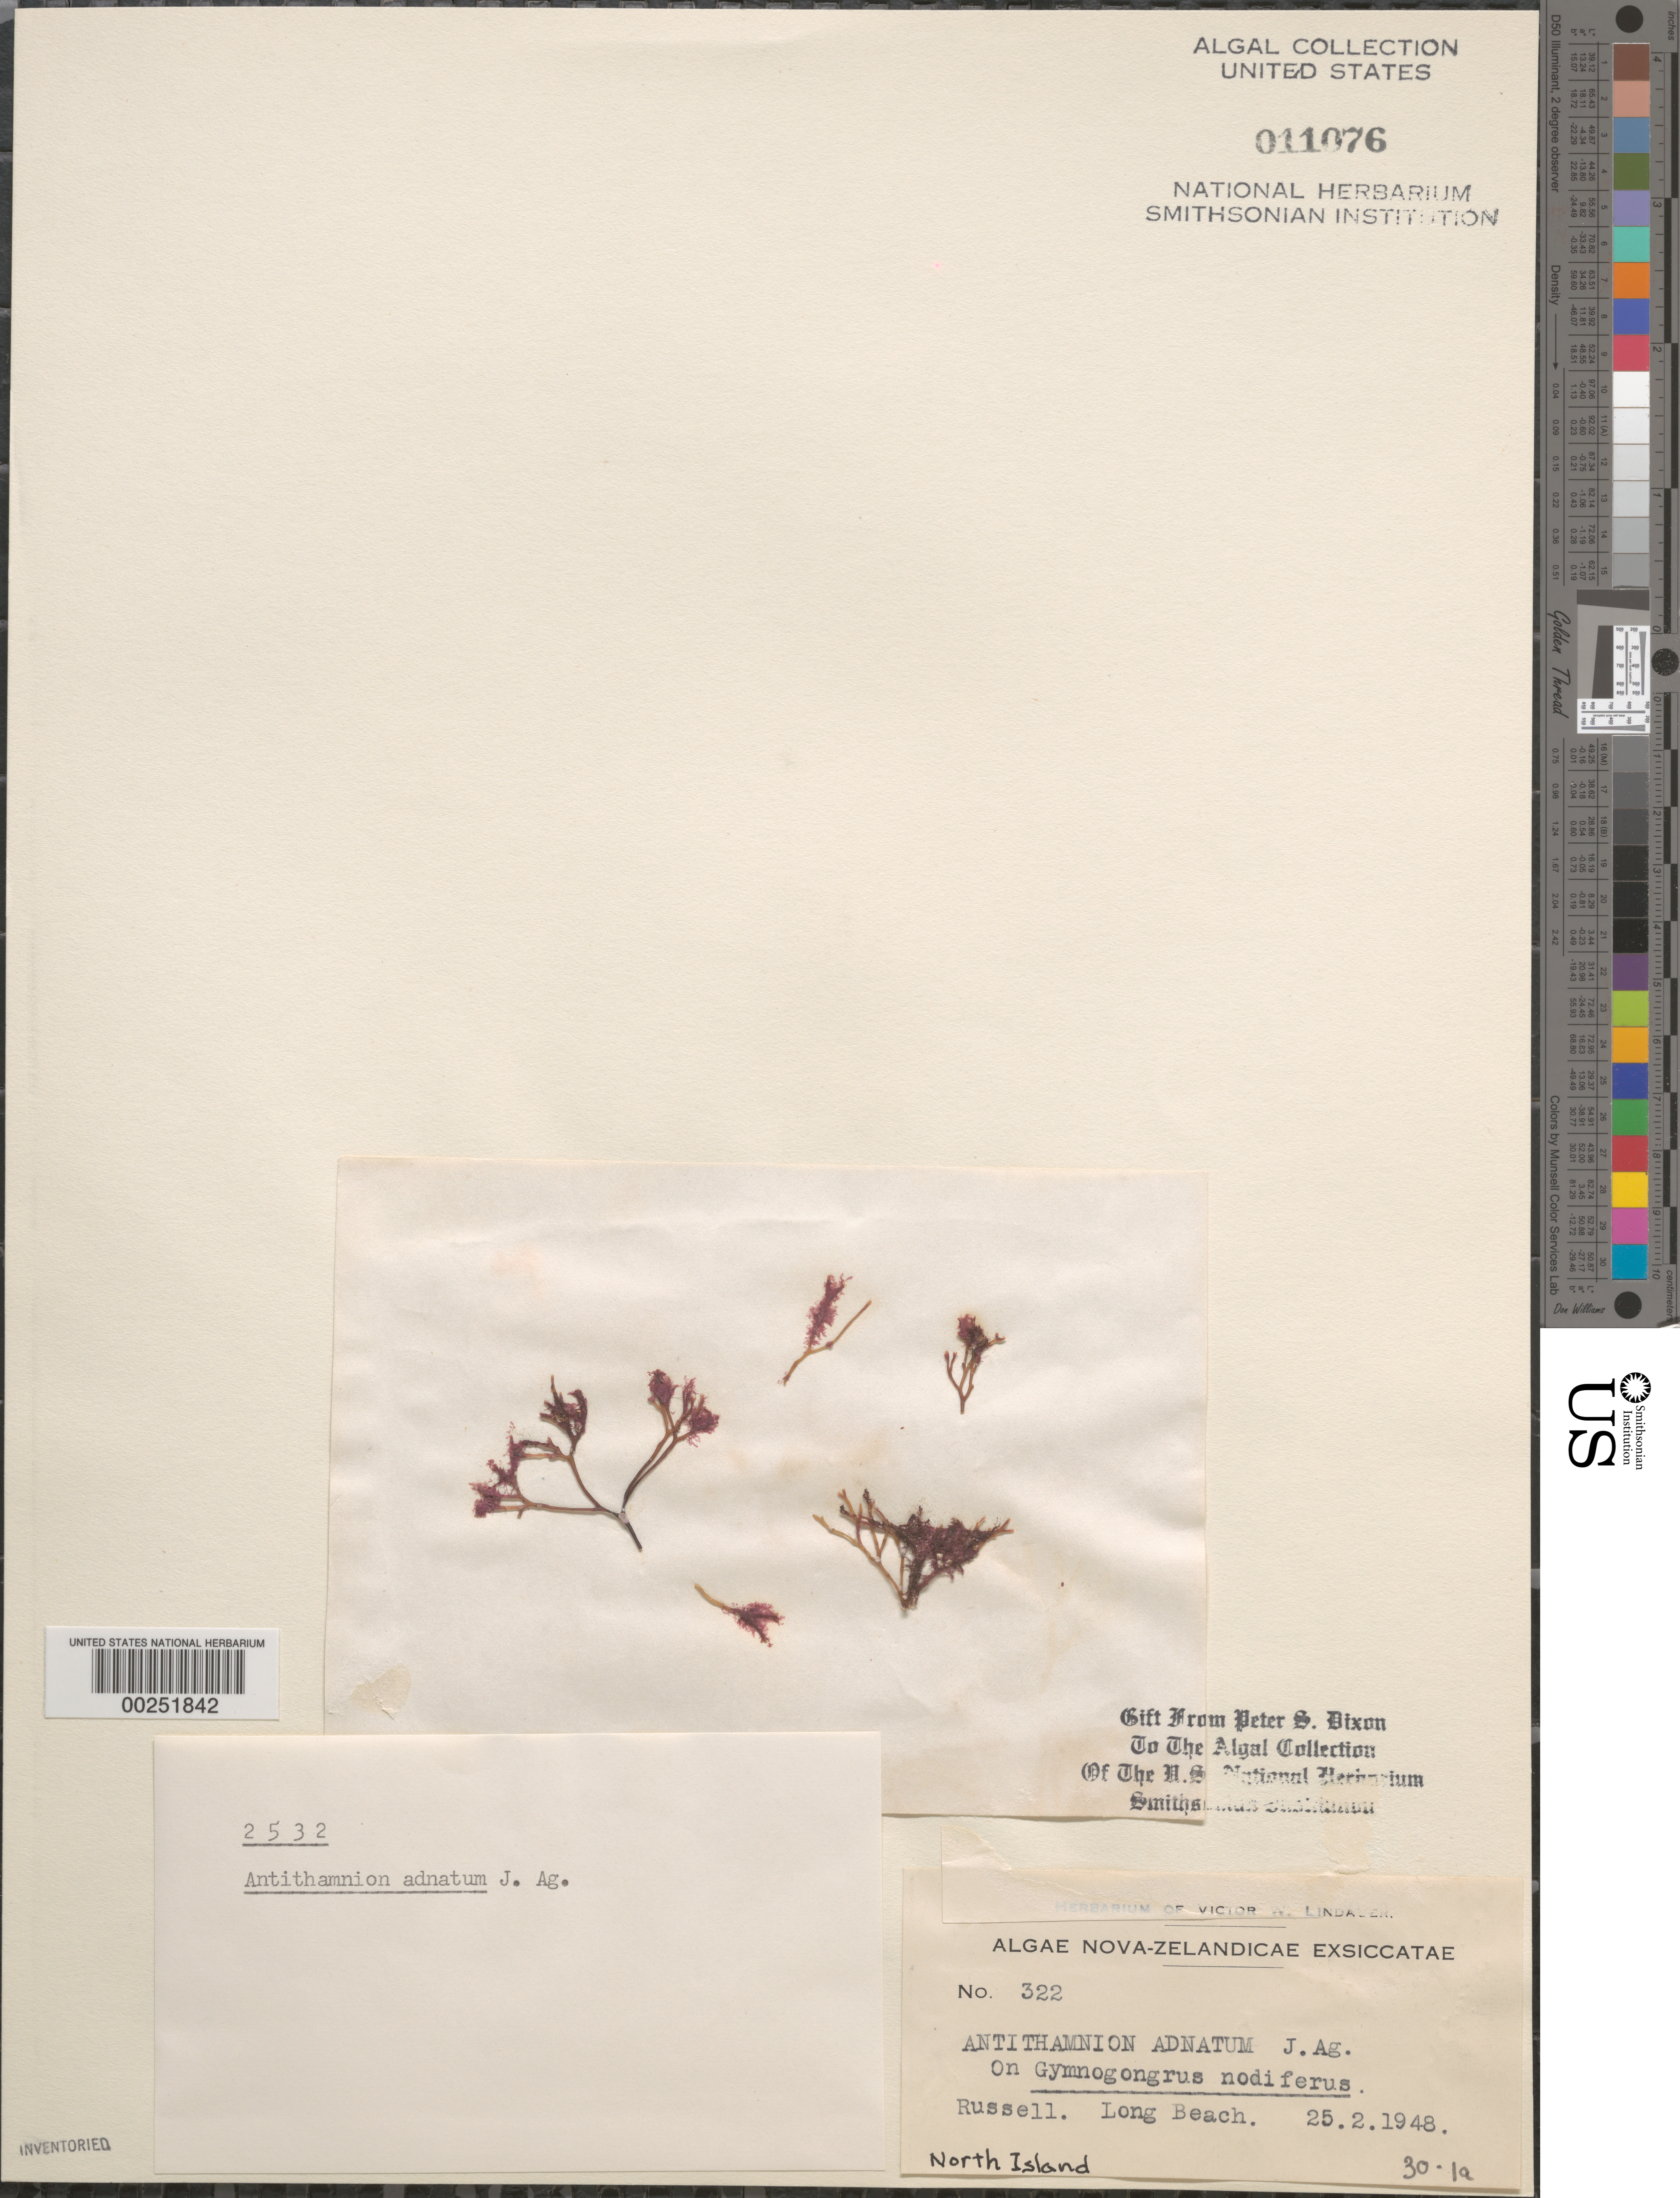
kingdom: Plantae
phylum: Rhodophyta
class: Florideophyceae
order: Ceramiales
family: Ceramiaceae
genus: Antithamnionella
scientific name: Antithamnionella adnata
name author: (J. Agardh) N.M. Adams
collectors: V. Lindauer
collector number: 322 & PSD 2532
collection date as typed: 25 Feb 1948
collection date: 1948-02-25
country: New Zealand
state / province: Northland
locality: Russell, long beach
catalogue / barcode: US 11076